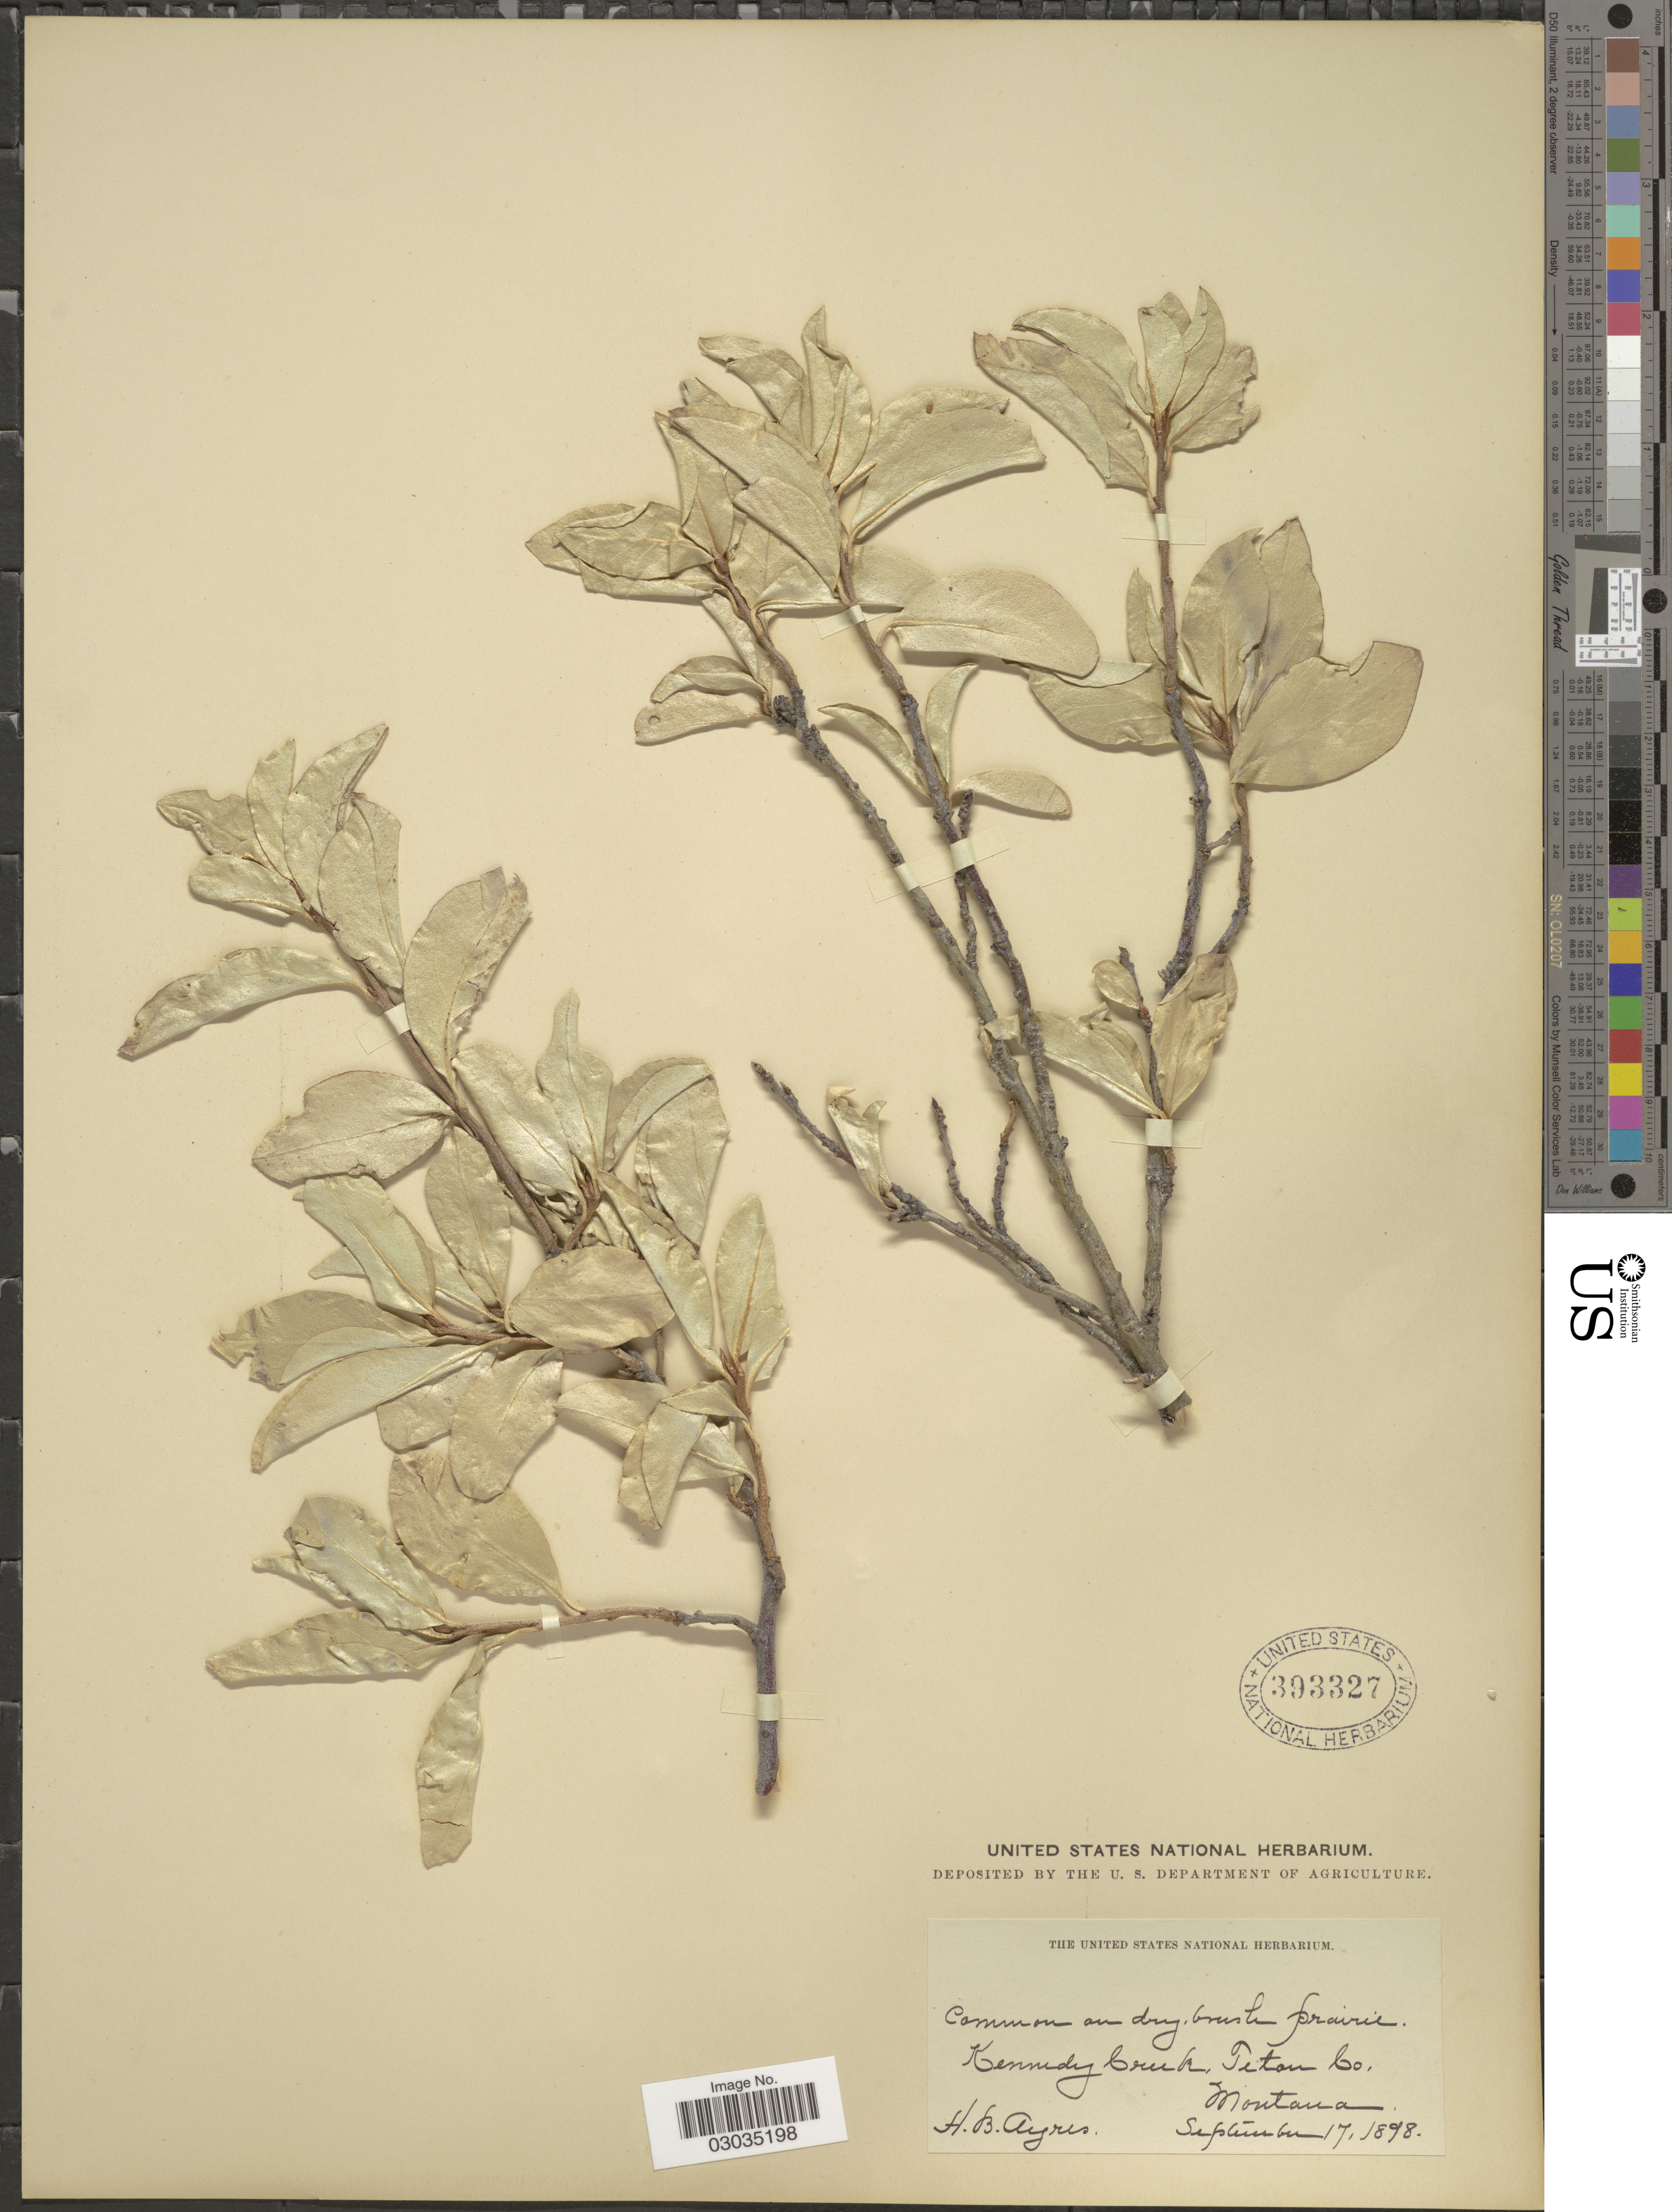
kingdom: Plantae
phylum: Tracheophyta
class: Magnoliopsida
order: Rosales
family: Elaeagnaceae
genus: Elaeagnus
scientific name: Elaeagnus commutata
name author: Bernh. ex Rydb.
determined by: Strong, Mark T., (BOT), Smithsonian Institution - National Museum of Natural History (UNITED STATES)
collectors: H. Ayres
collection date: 1898-09-17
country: United States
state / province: Montana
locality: Kennedy Creek, Teton Co.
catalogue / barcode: US 393327